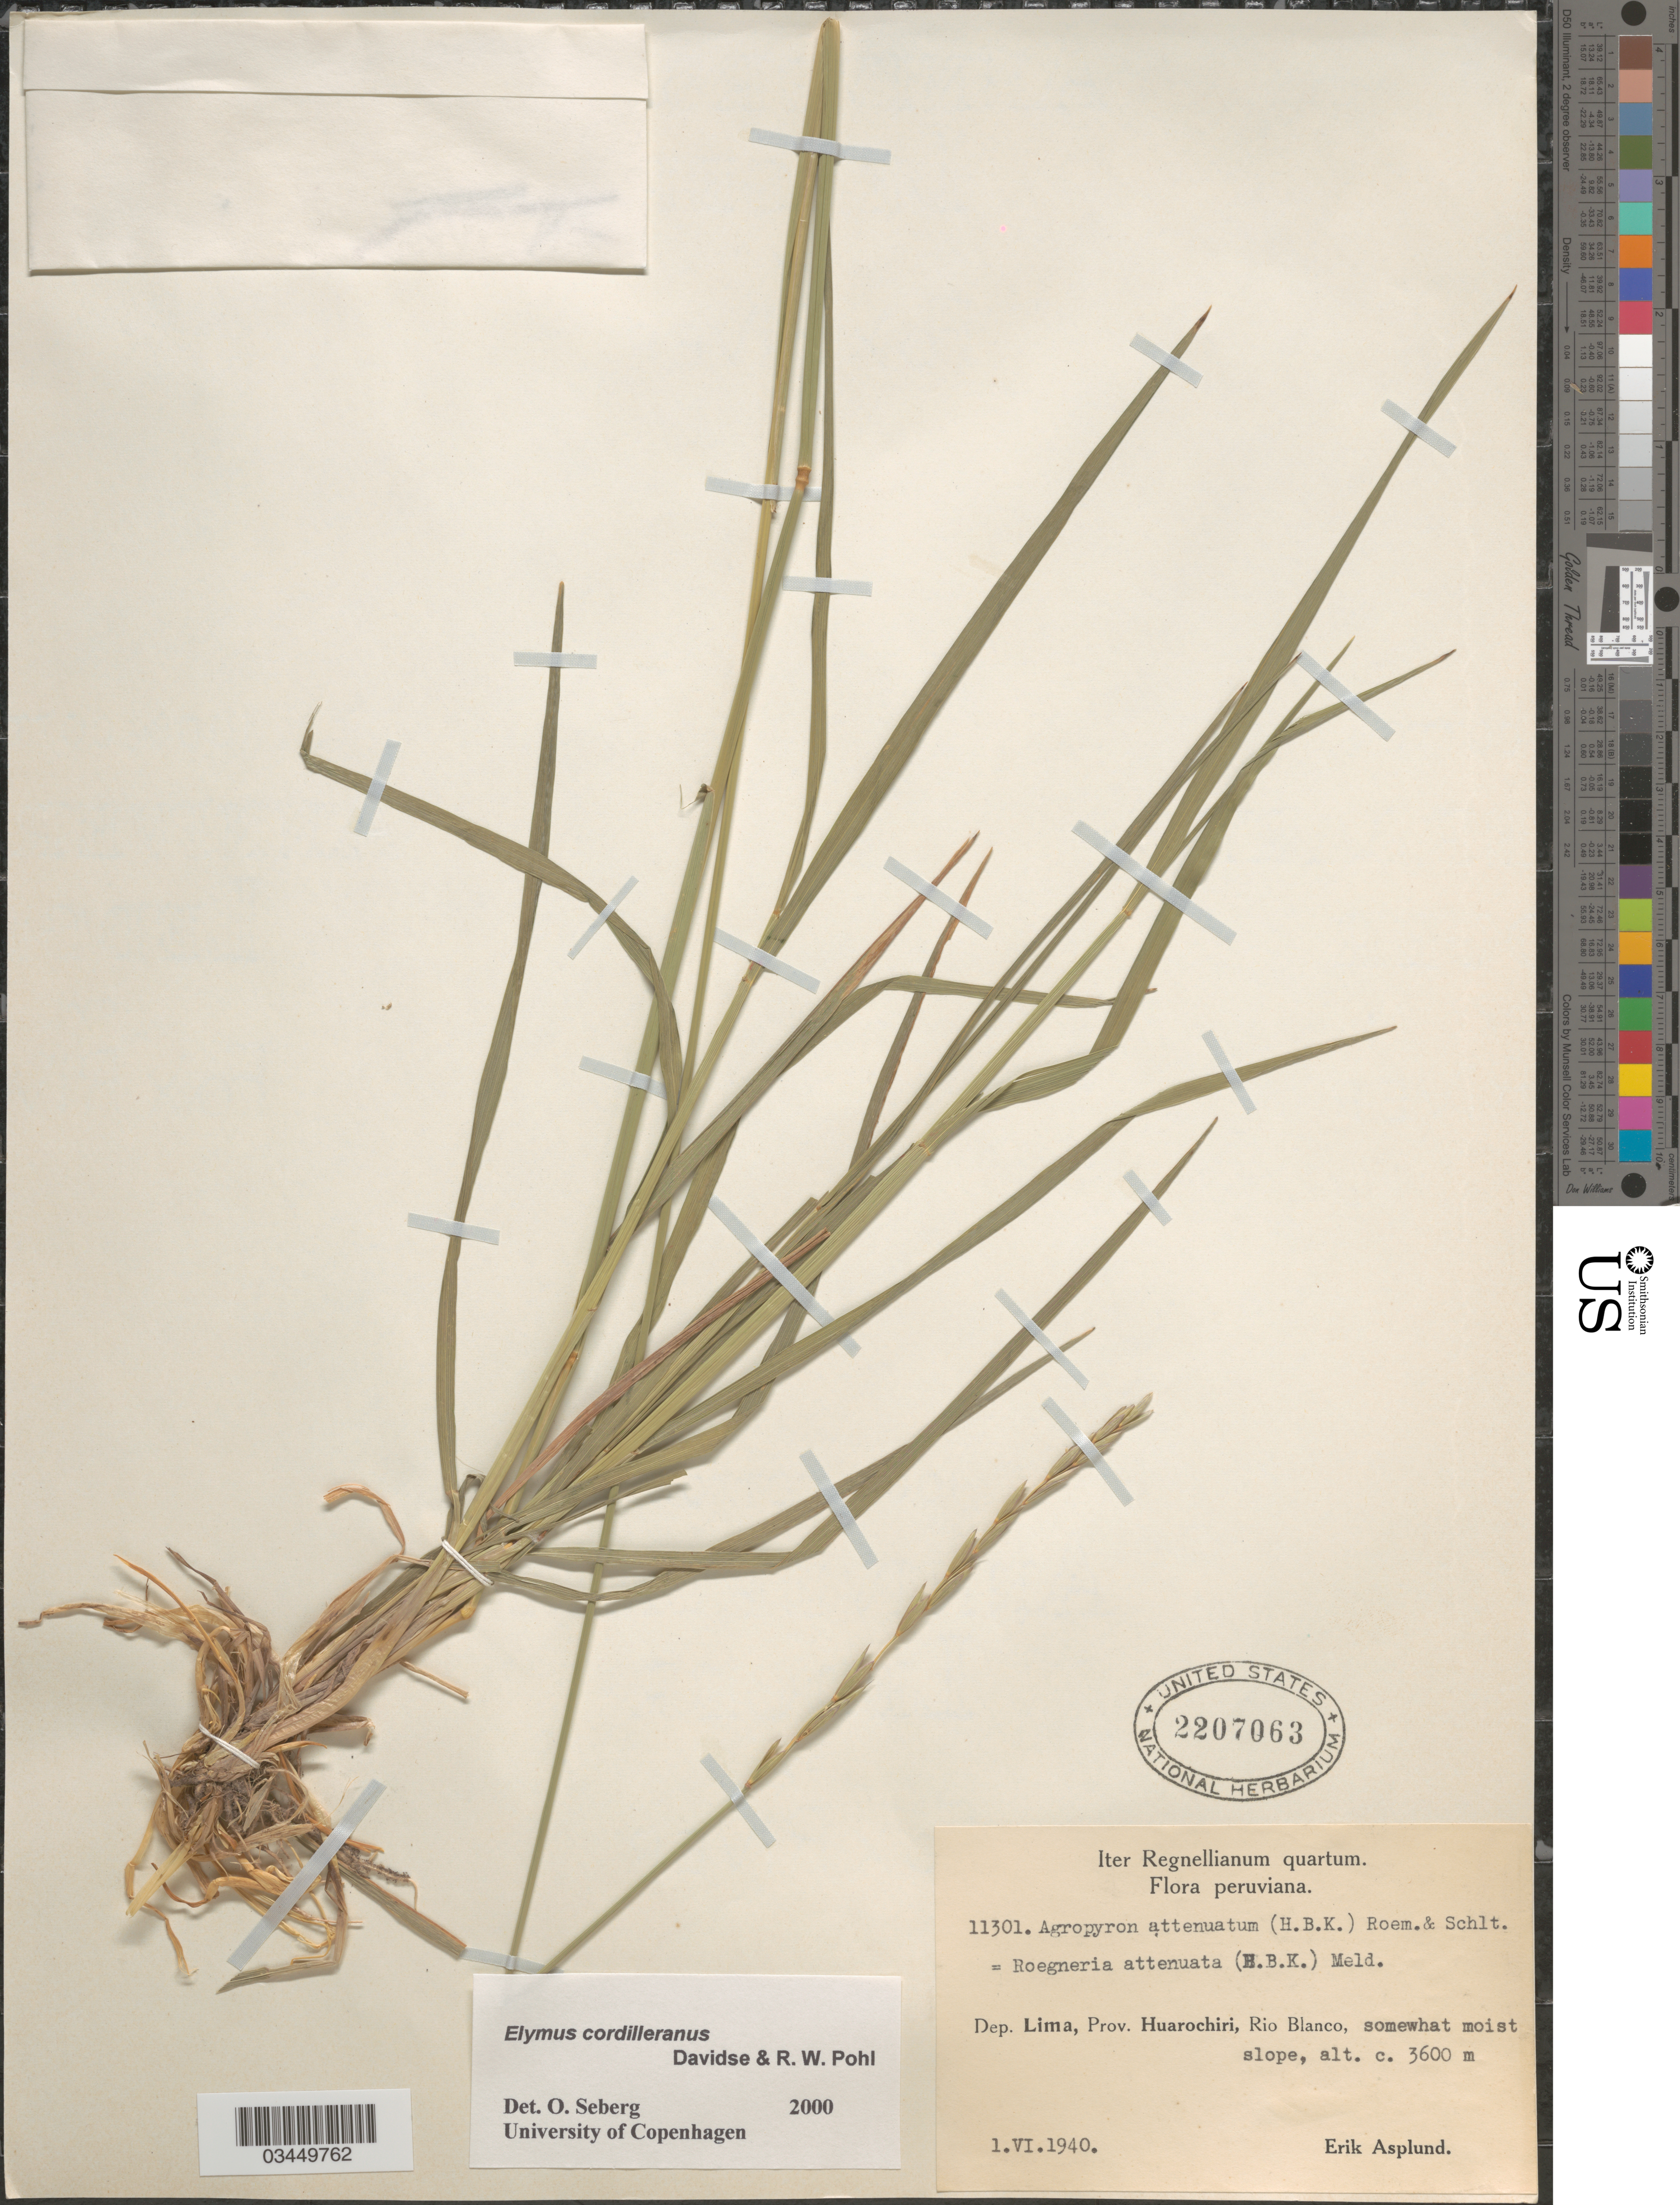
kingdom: Plantae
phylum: Tracheophyta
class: Liliopsida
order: Poales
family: Poaceae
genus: Elymus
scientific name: Elymus cordilleranus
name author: Davidse & R.W. Pohl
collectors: E. Asplund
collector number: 11301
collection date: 1940-06-01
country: Peru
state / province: Lima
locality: Iter Regnellianum quartum. Dep. Lima, Prov. Huarochiri, Rio Blanco, somewhat moist slope.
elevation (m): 3600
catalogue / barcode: US 2207063